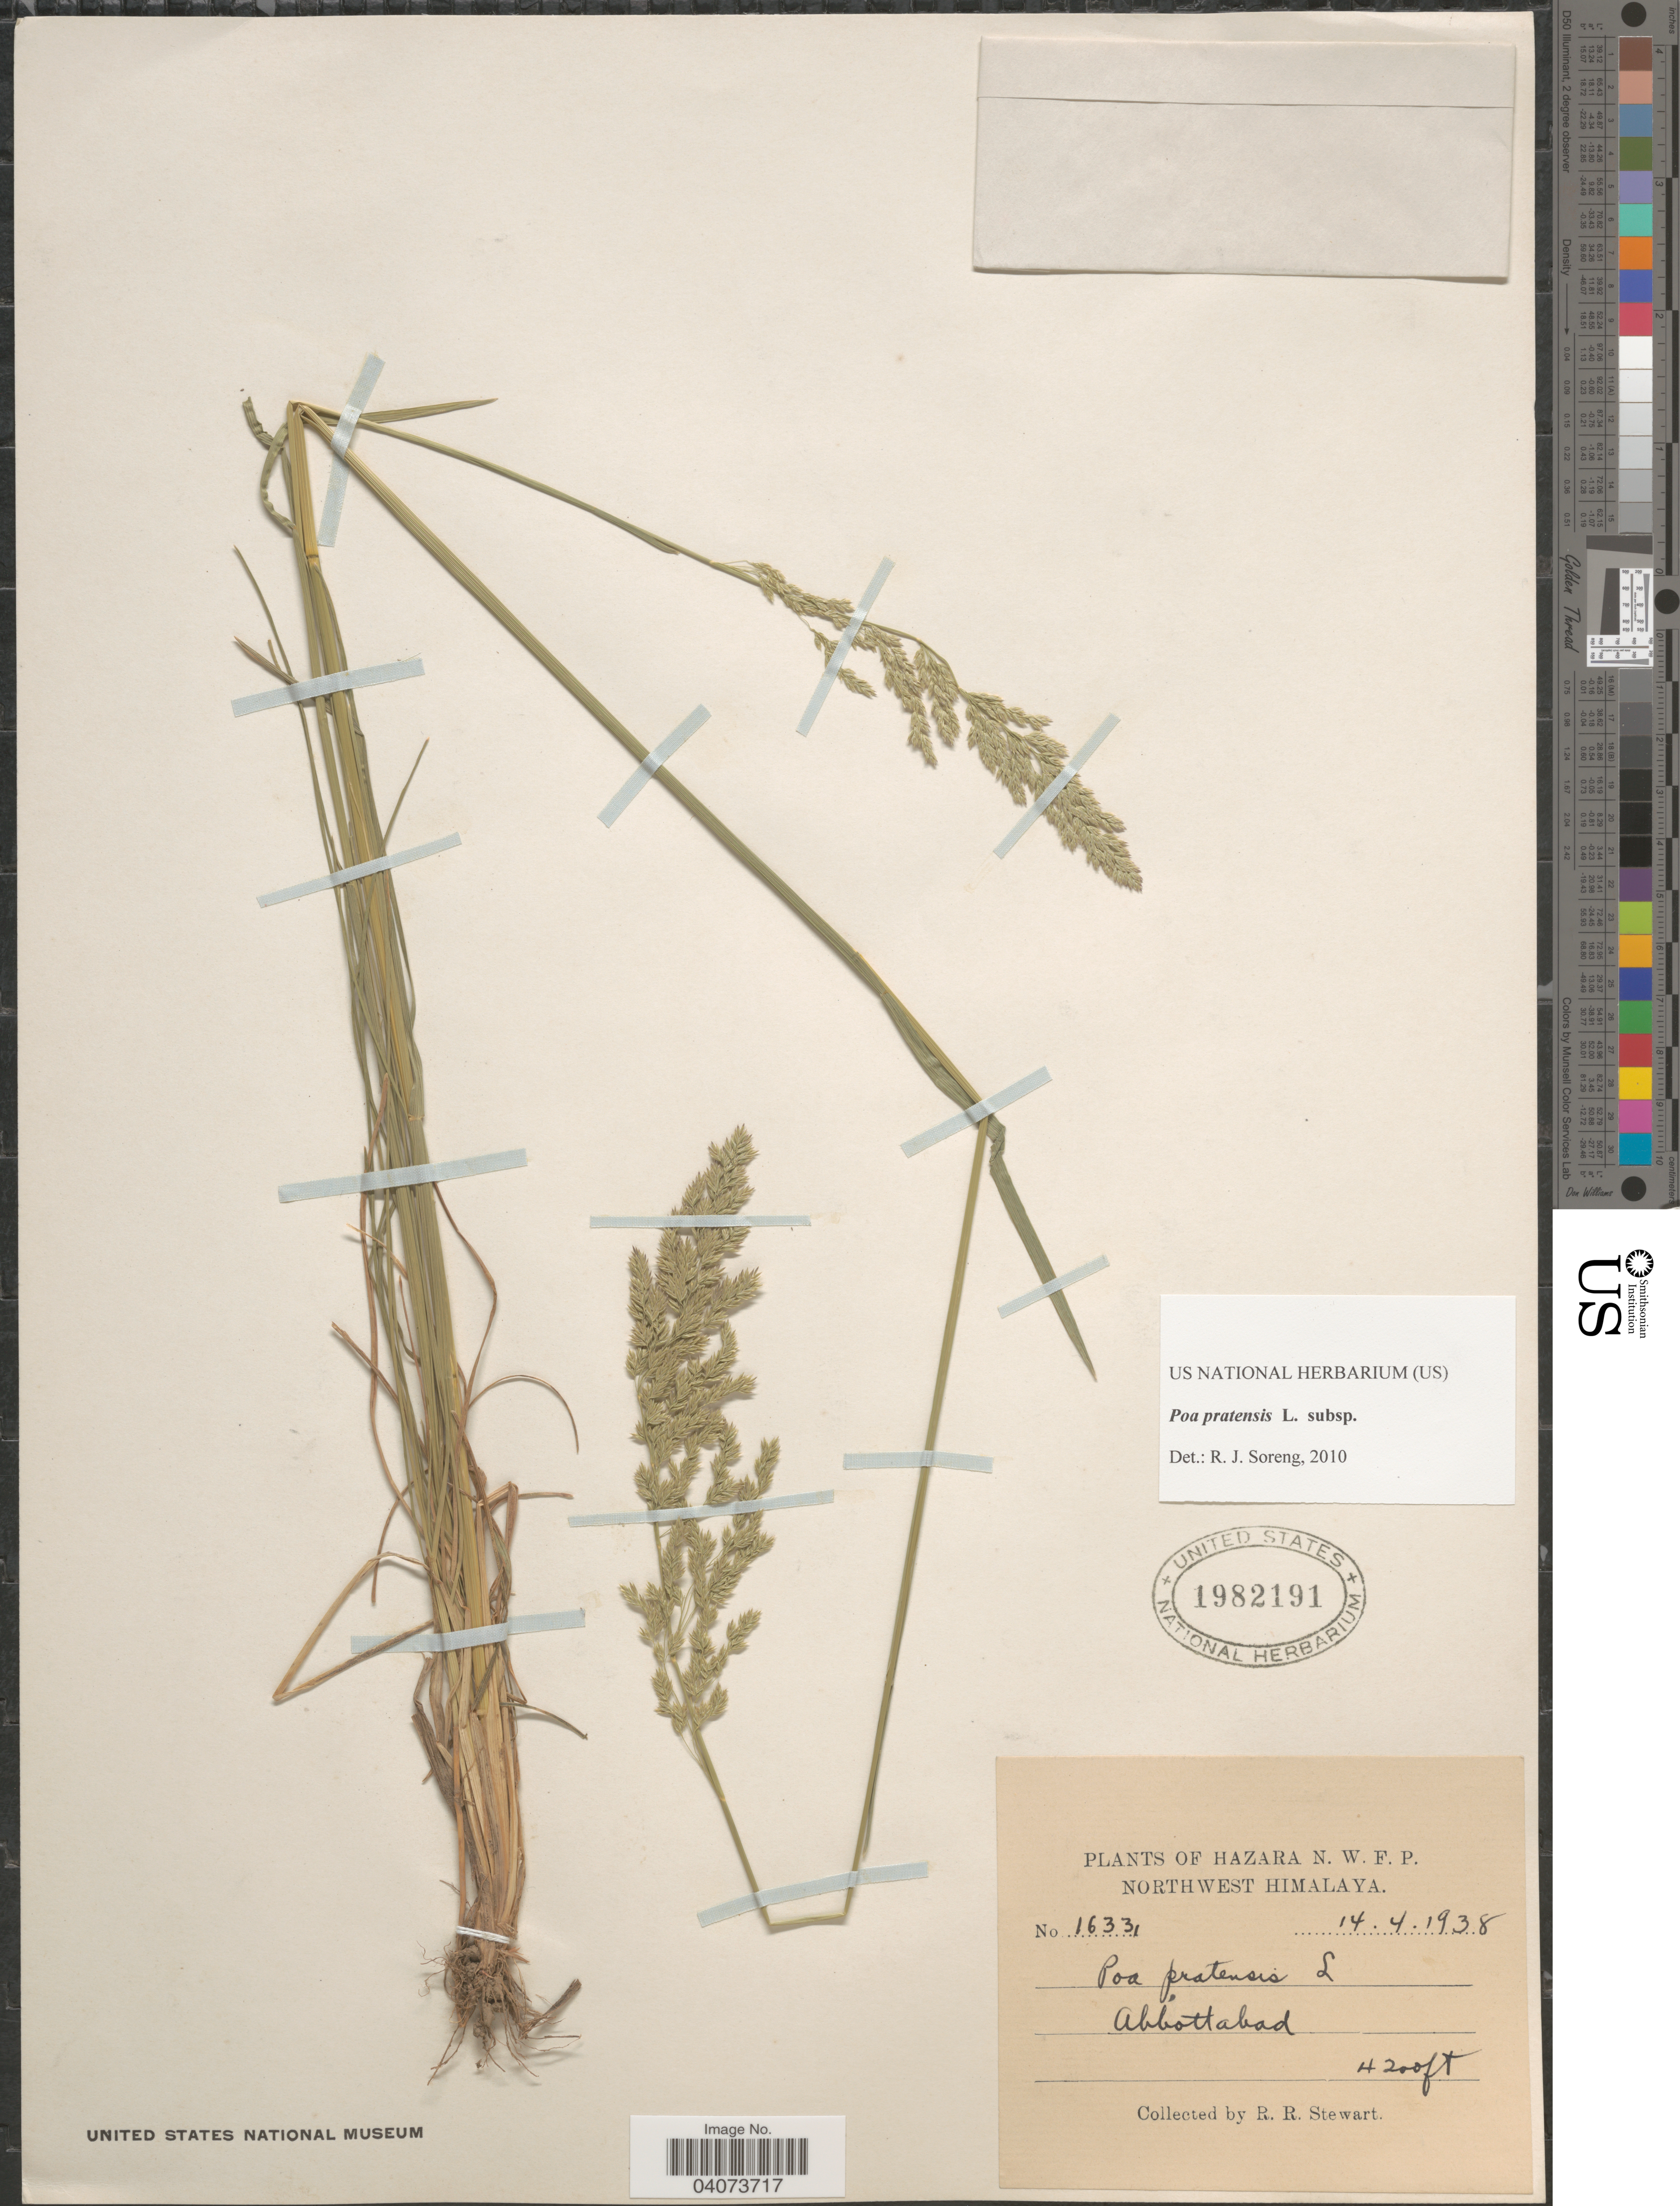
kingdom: Plantae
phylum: Tracheophyta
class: Liliopsida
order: Poales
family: Poaceae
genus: Poa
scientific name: Poa pratensis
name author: L.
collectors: R. Stewart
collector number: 16331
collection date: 1938-04-14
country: Pakistan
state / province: Khyber Pakhtunkhwa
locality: Hazara N.W.F.P. Northwest Himalaya. Abbottabad.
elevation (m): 1280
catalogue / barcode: US 1982191